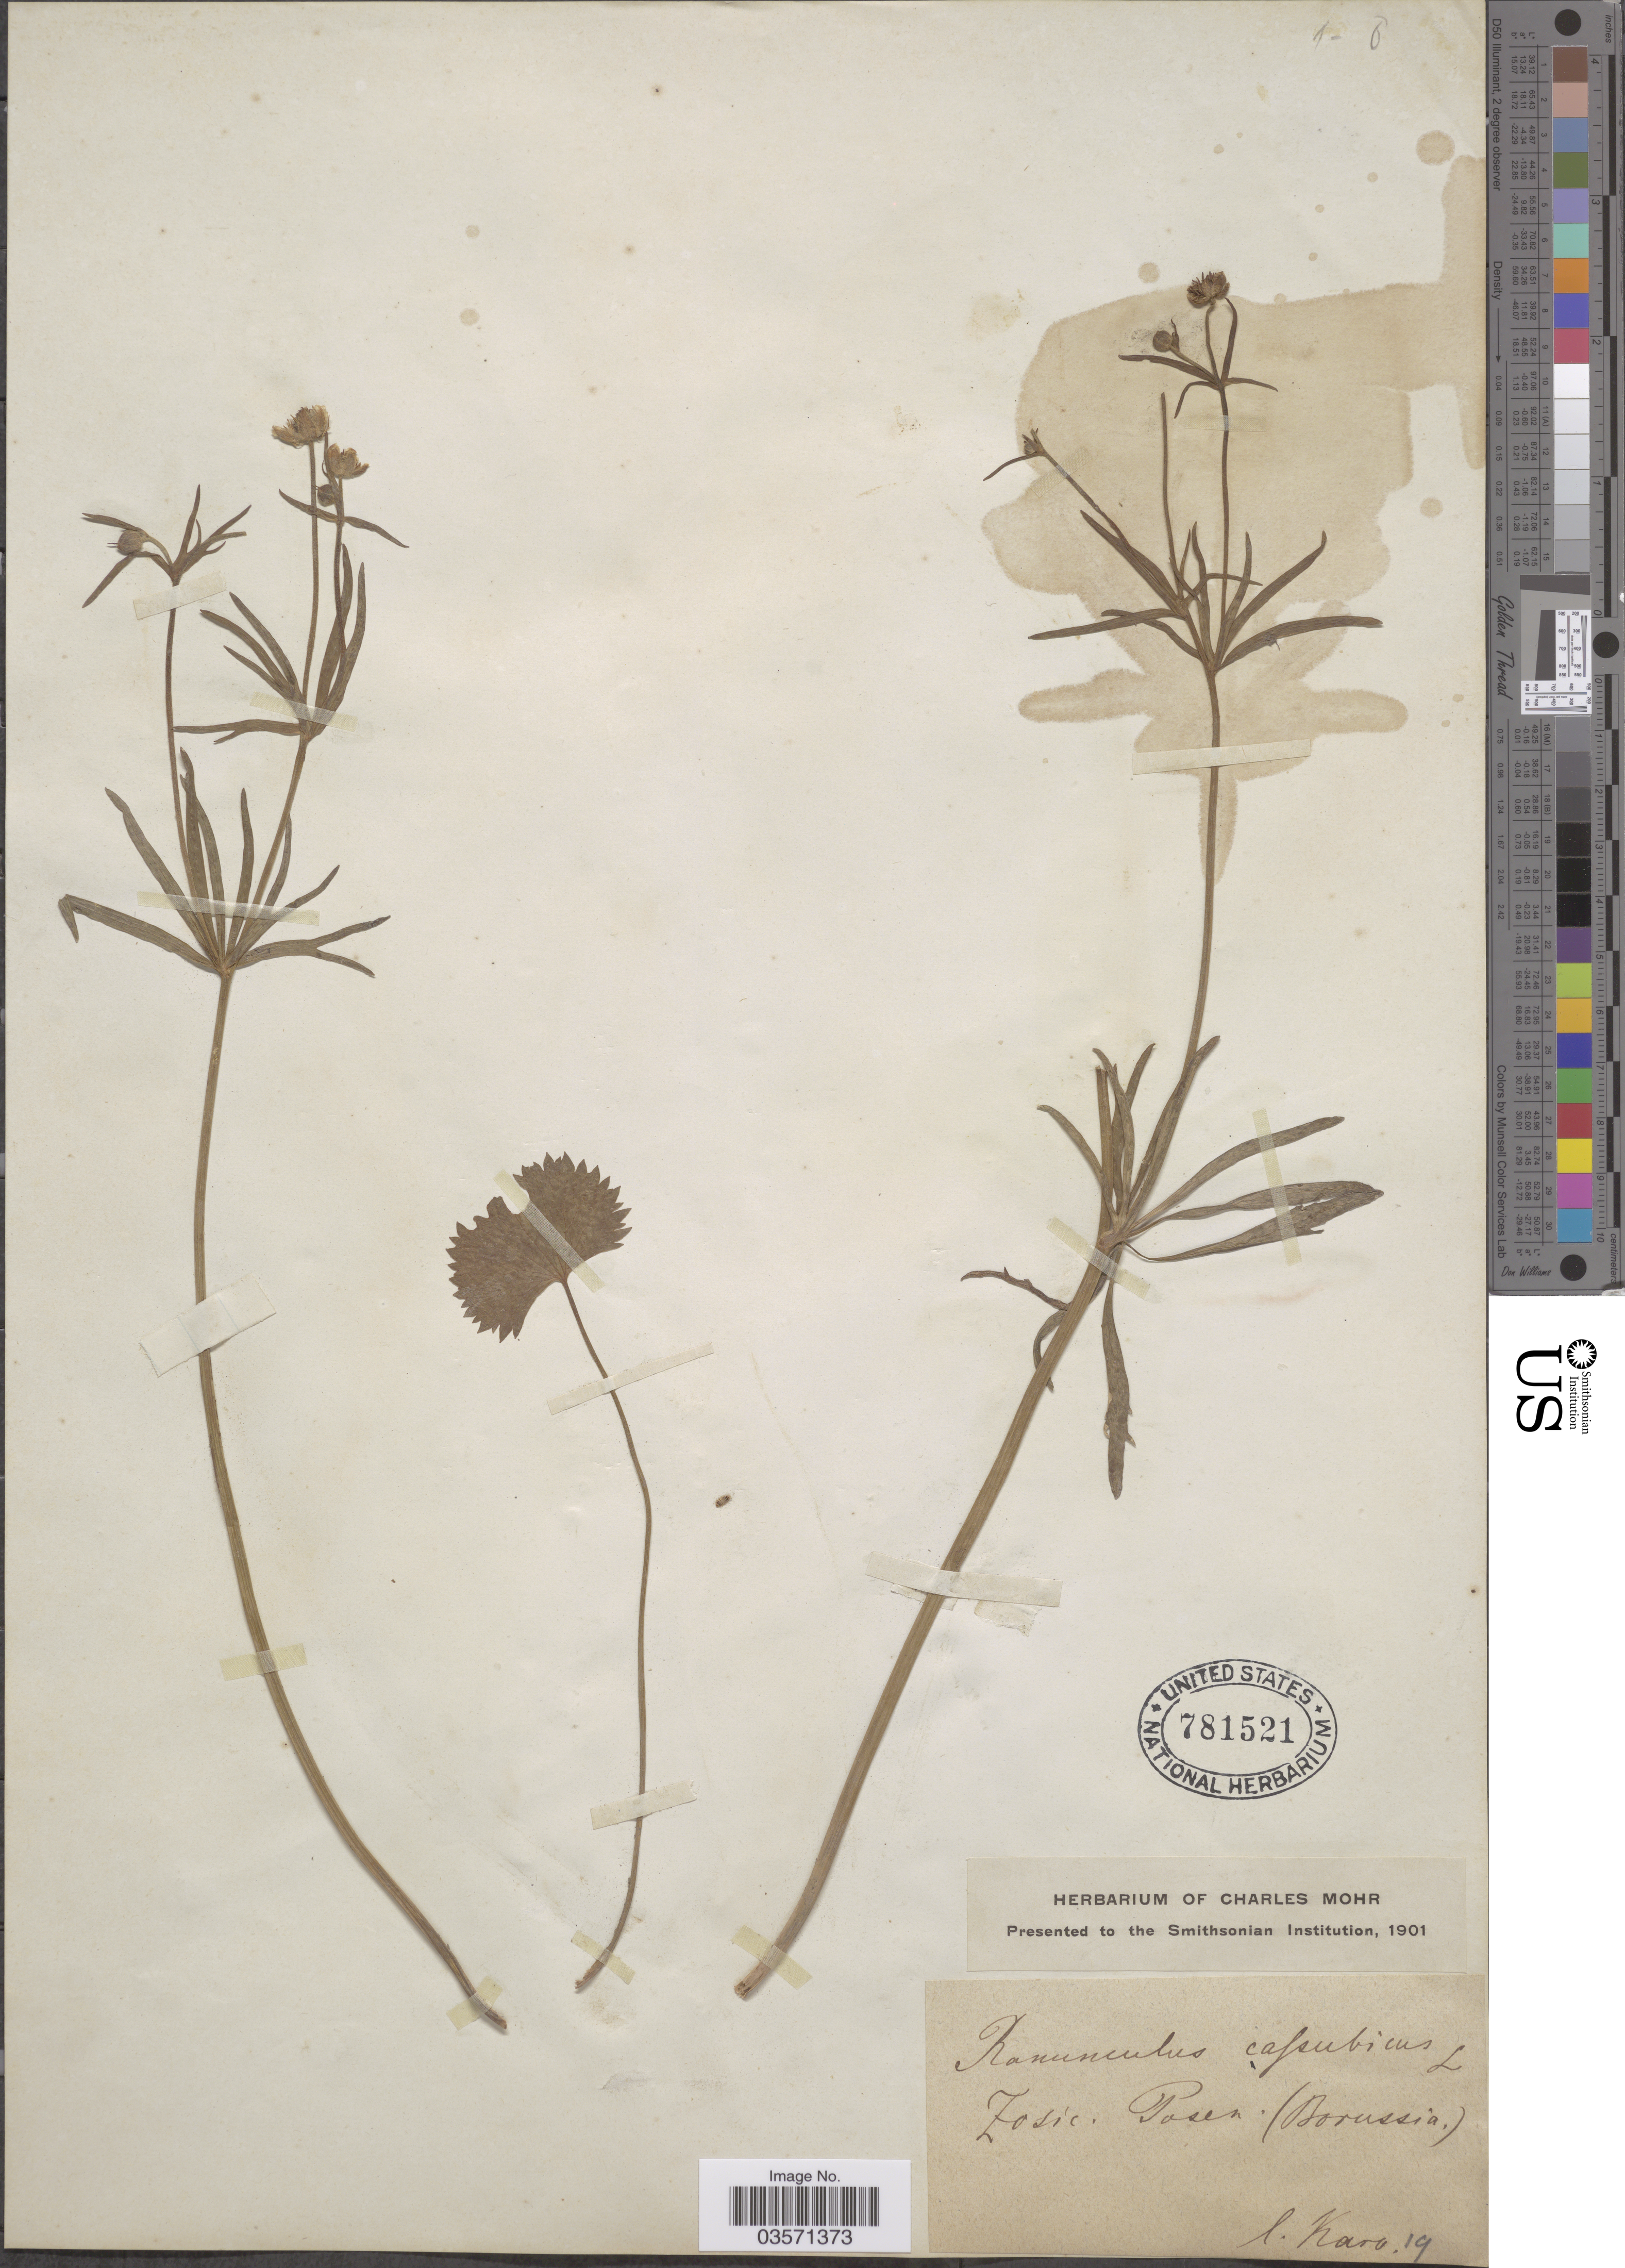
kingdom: Plantae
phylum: Tracheophyta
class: Magnoliopsida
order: Ranunculales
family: Ranunculaceae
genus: Ranunculus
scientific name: Ranunculus cassubicus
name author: L.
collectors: Karo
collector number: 19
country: Poland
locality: Zosic. Posen (Borussia).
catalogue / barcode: US 781521